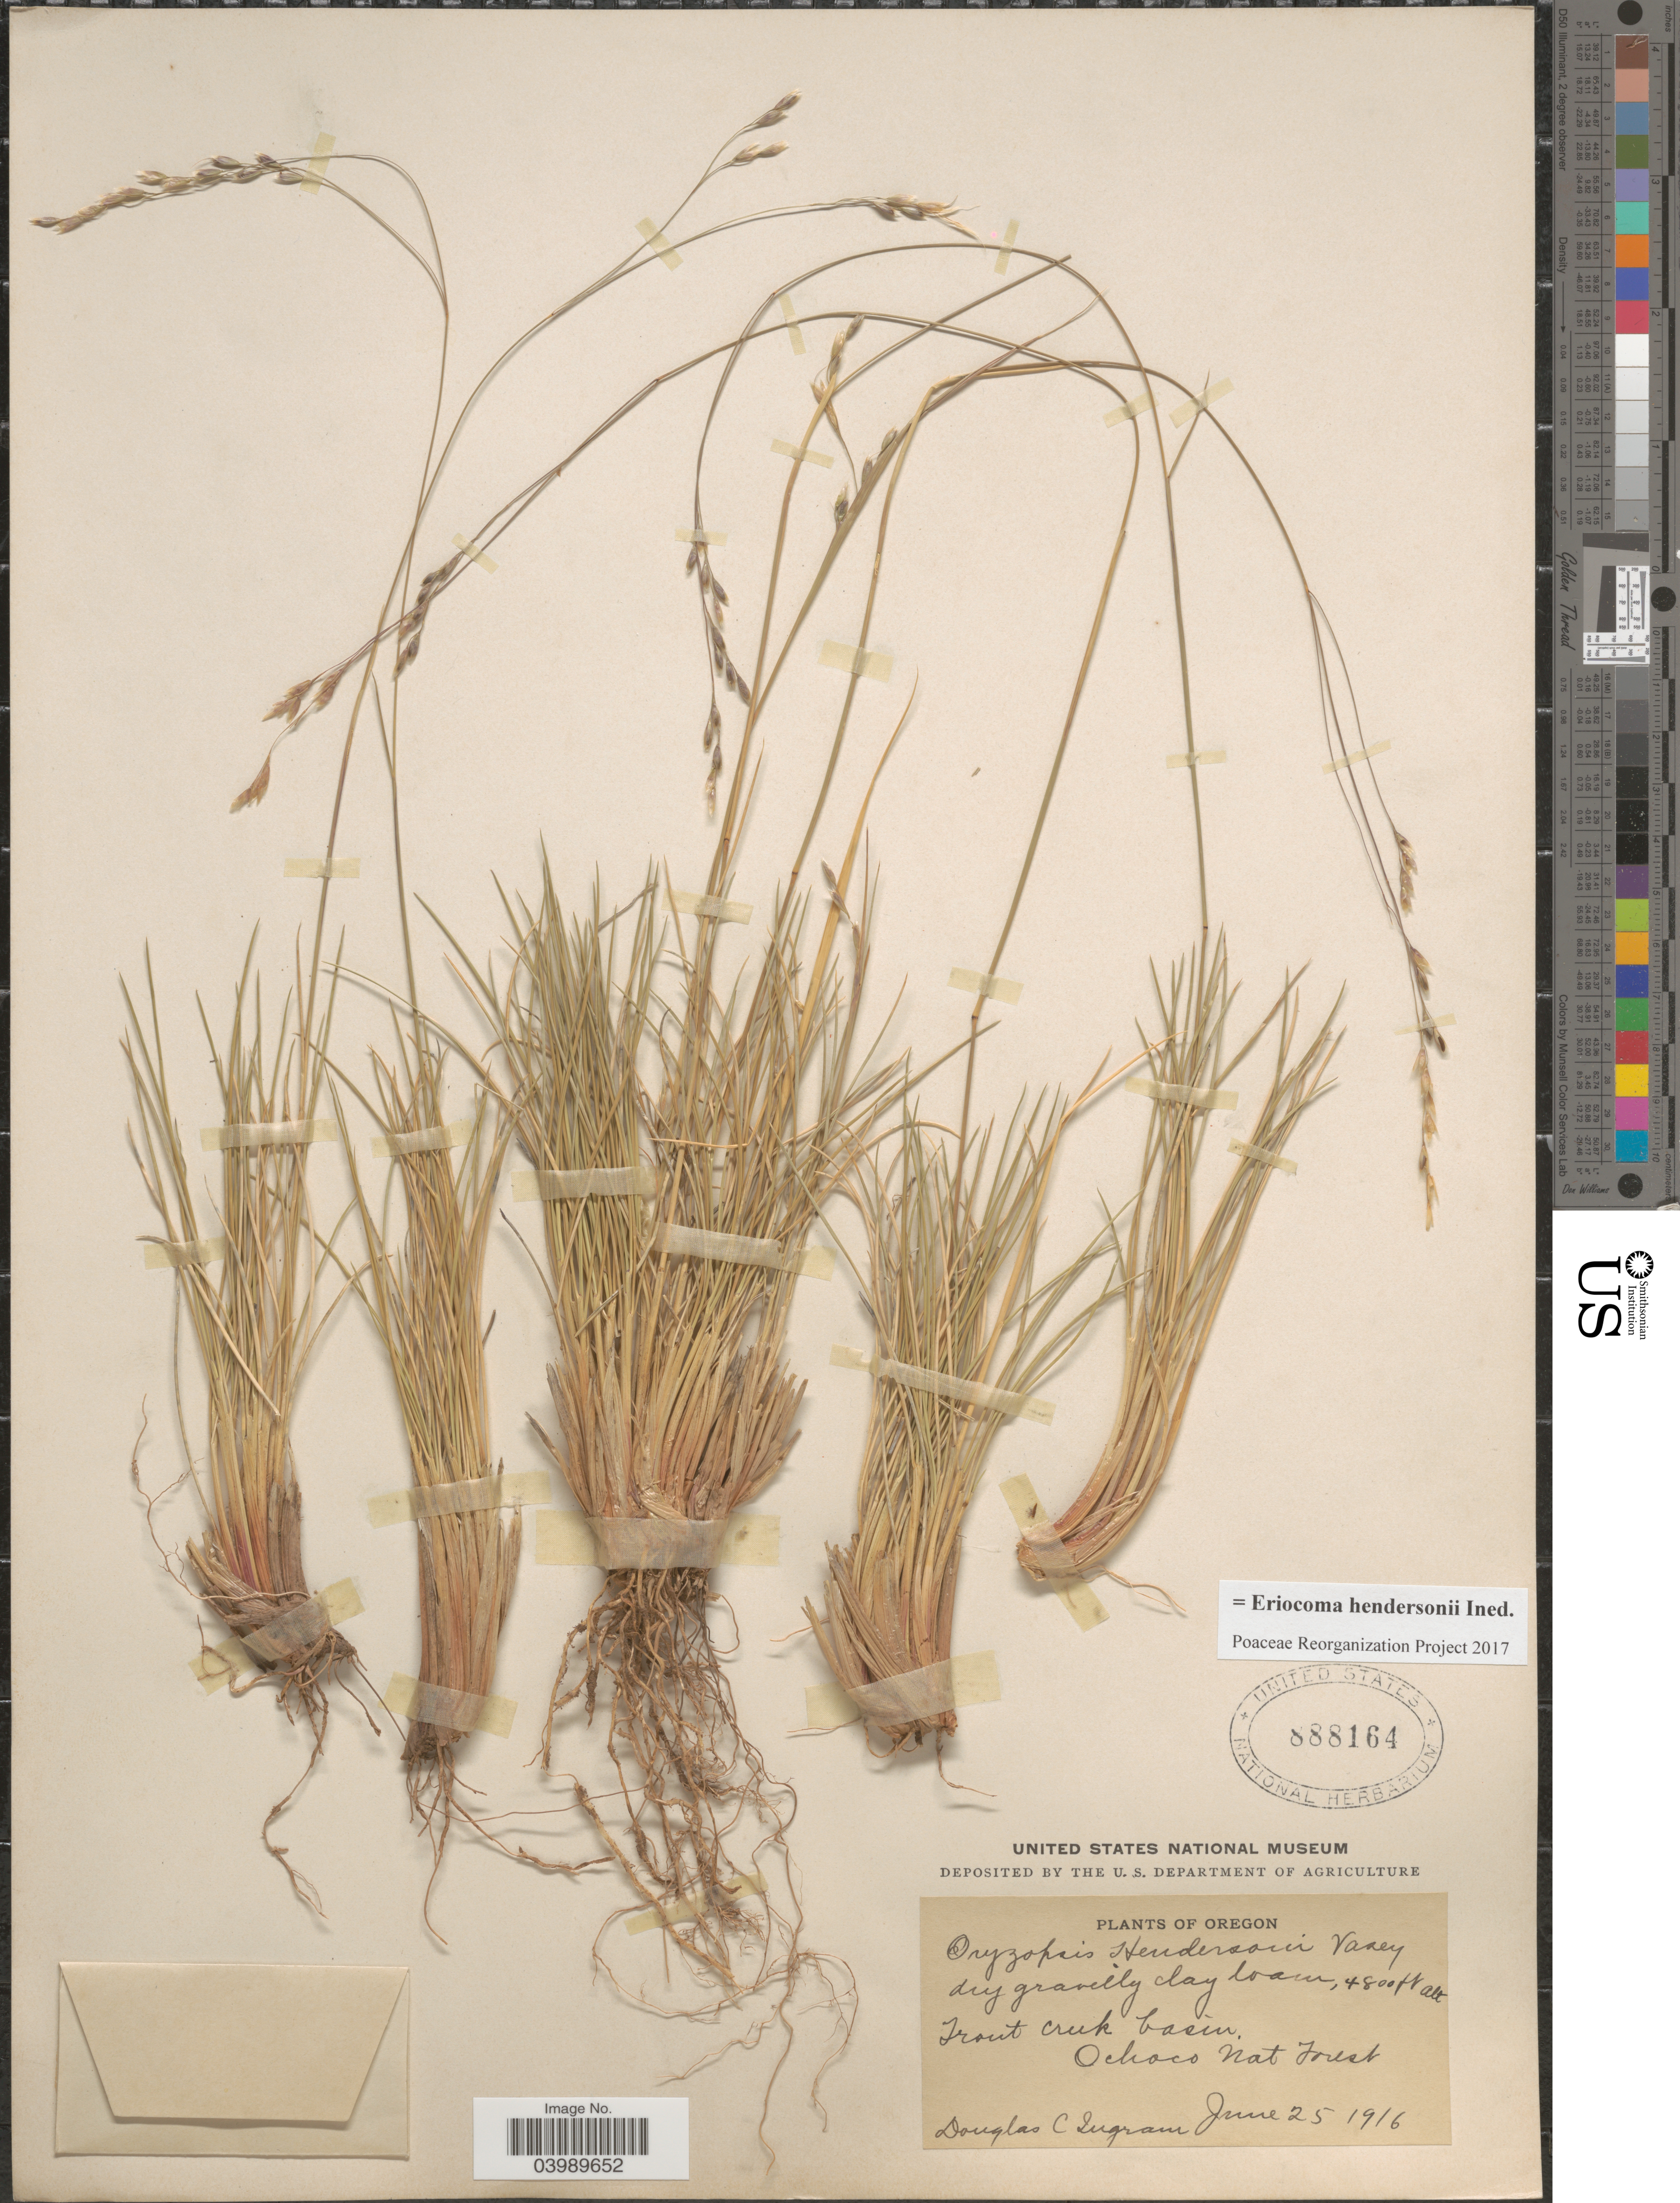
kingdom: Plantae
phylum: Tracheophyta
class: Liliopsida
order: Poales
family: Poaceae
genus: Eriocoma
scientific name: Eriocoma hendersonii ined.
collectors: D. Jugram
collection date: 1916-06-25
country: United States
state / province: Oregon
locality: Trout Creek basin. Ochoco Nat Forest.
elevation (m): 1463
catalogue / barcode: US 888164